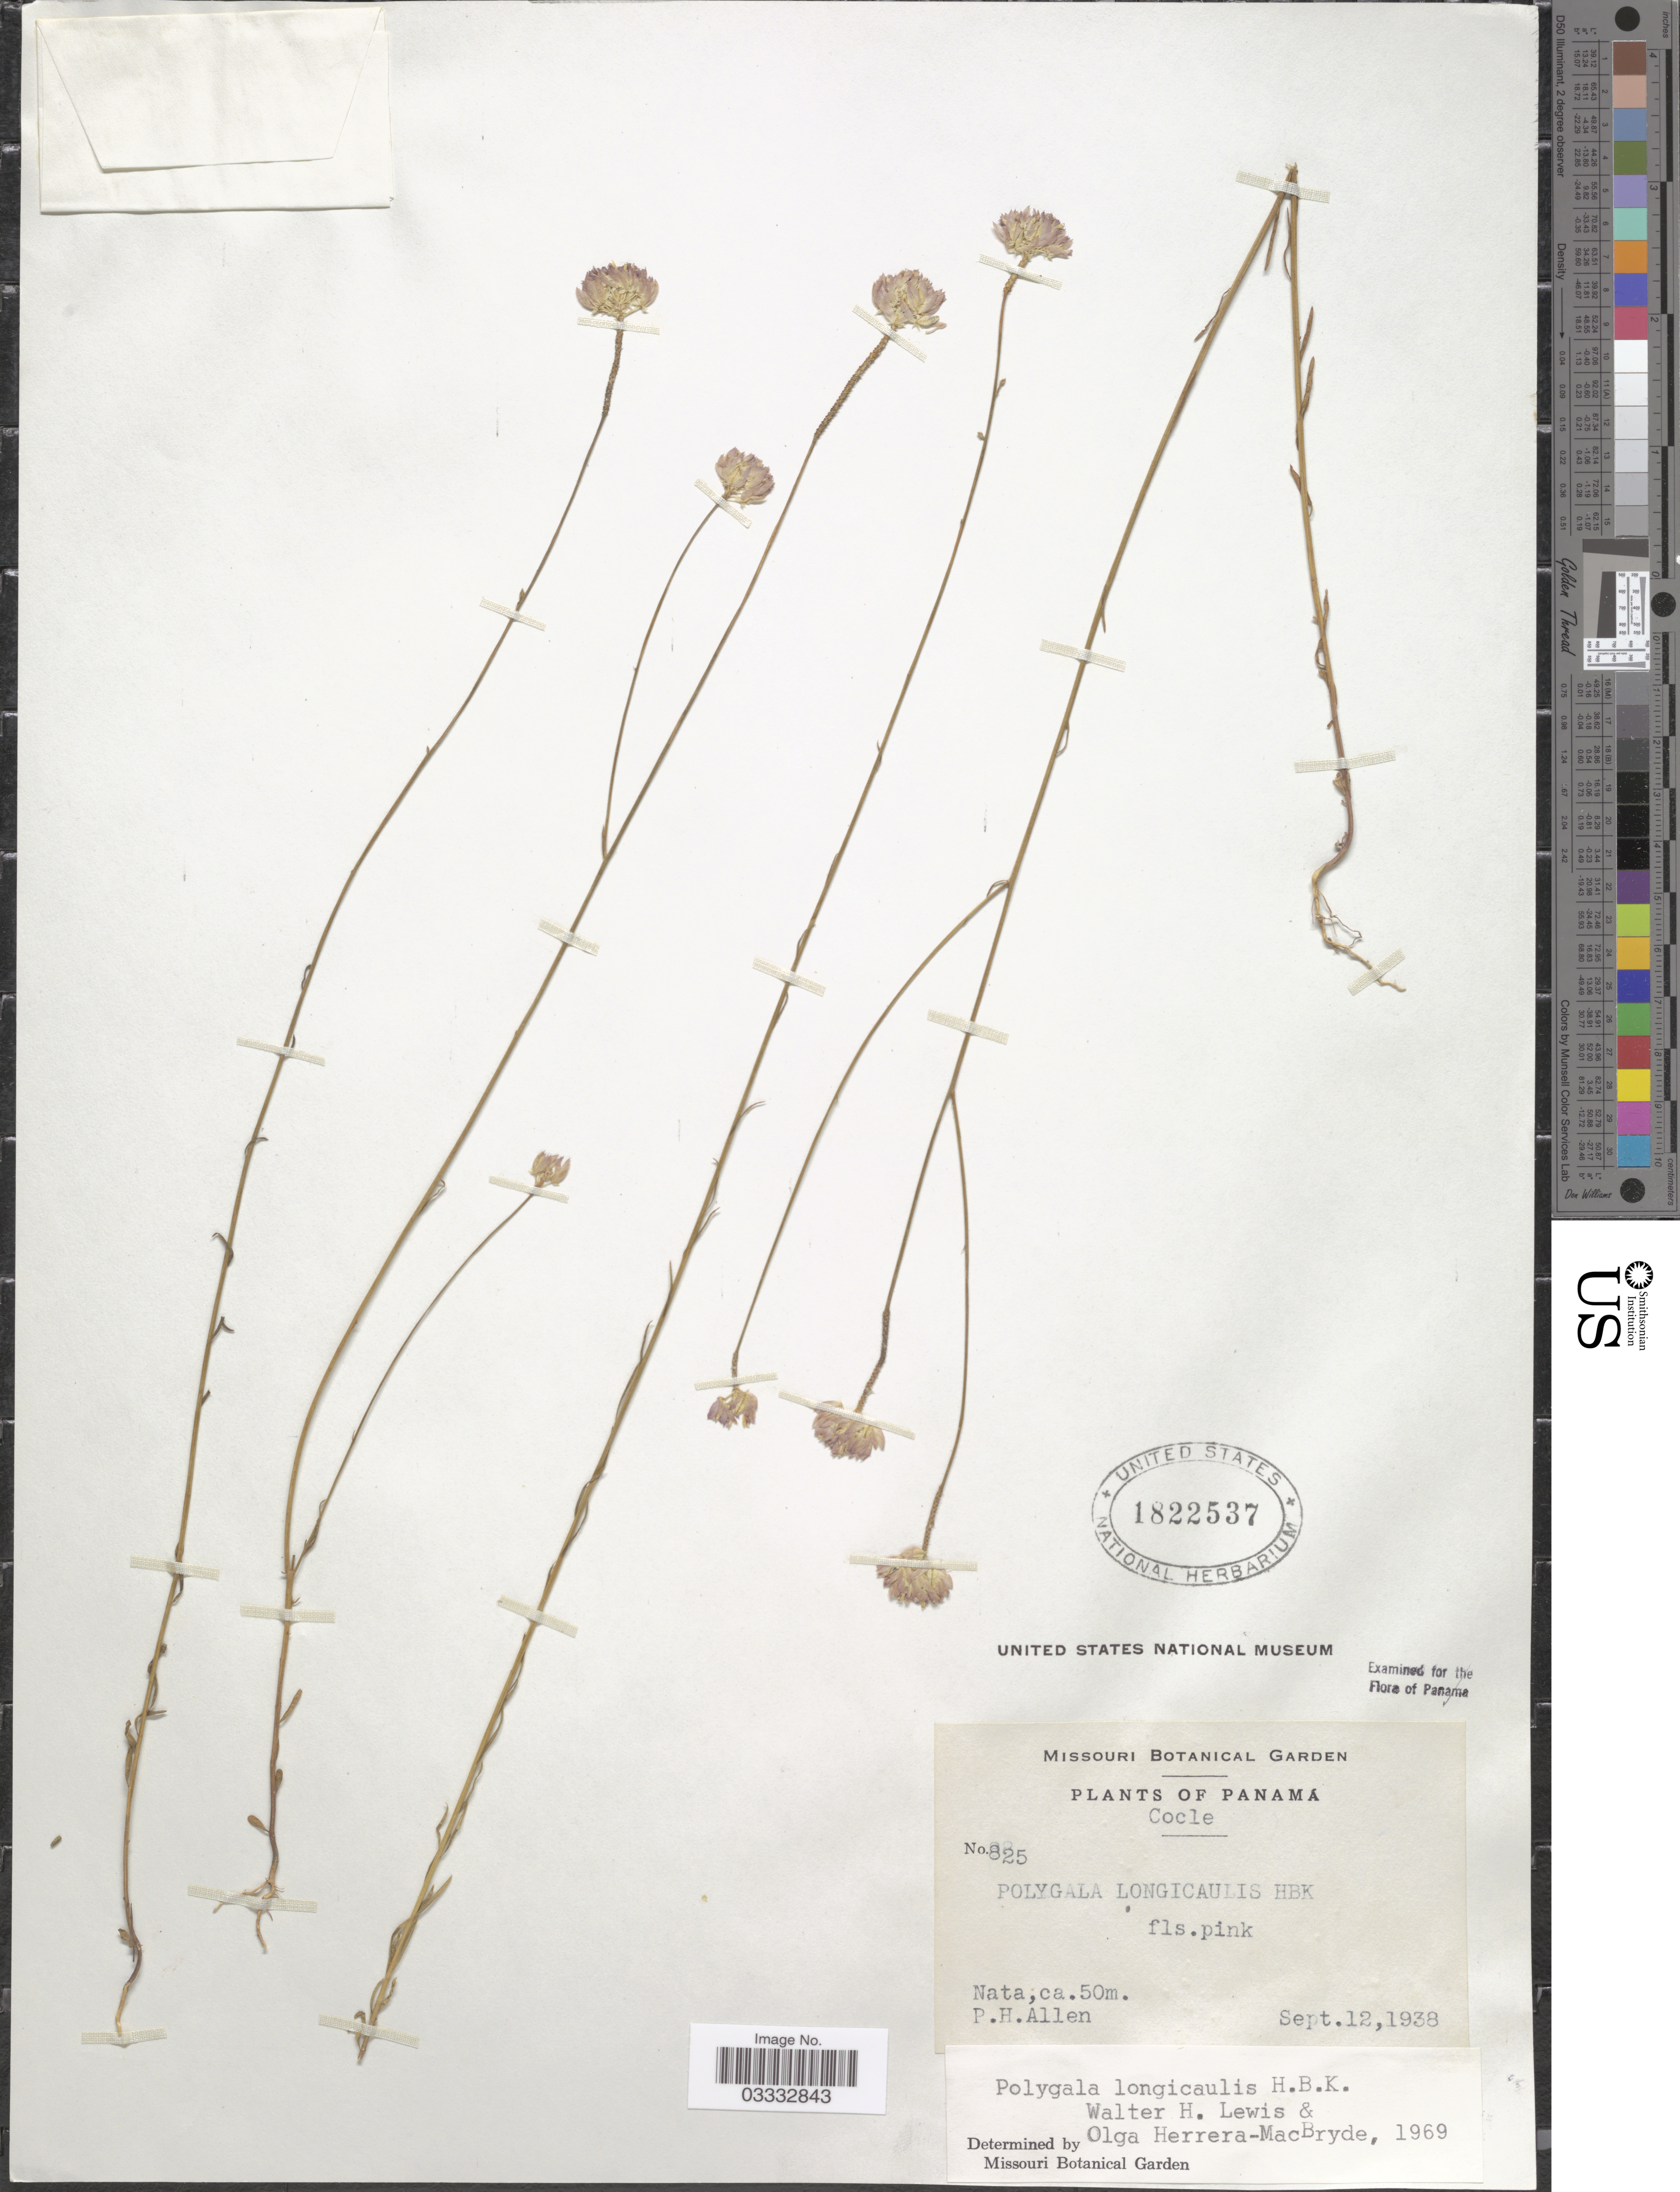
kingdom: Plantae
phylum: Tracheophyta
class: Magnoliopsida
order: Fabales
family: Polygalaceae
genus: Polygala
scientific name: Polygala longicaulis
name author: Kunth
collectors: P. H. Allen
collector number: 825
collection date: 1938-09-12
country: Panama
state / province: Coclé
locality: Nata.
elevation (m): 50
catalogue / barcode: US 1822537